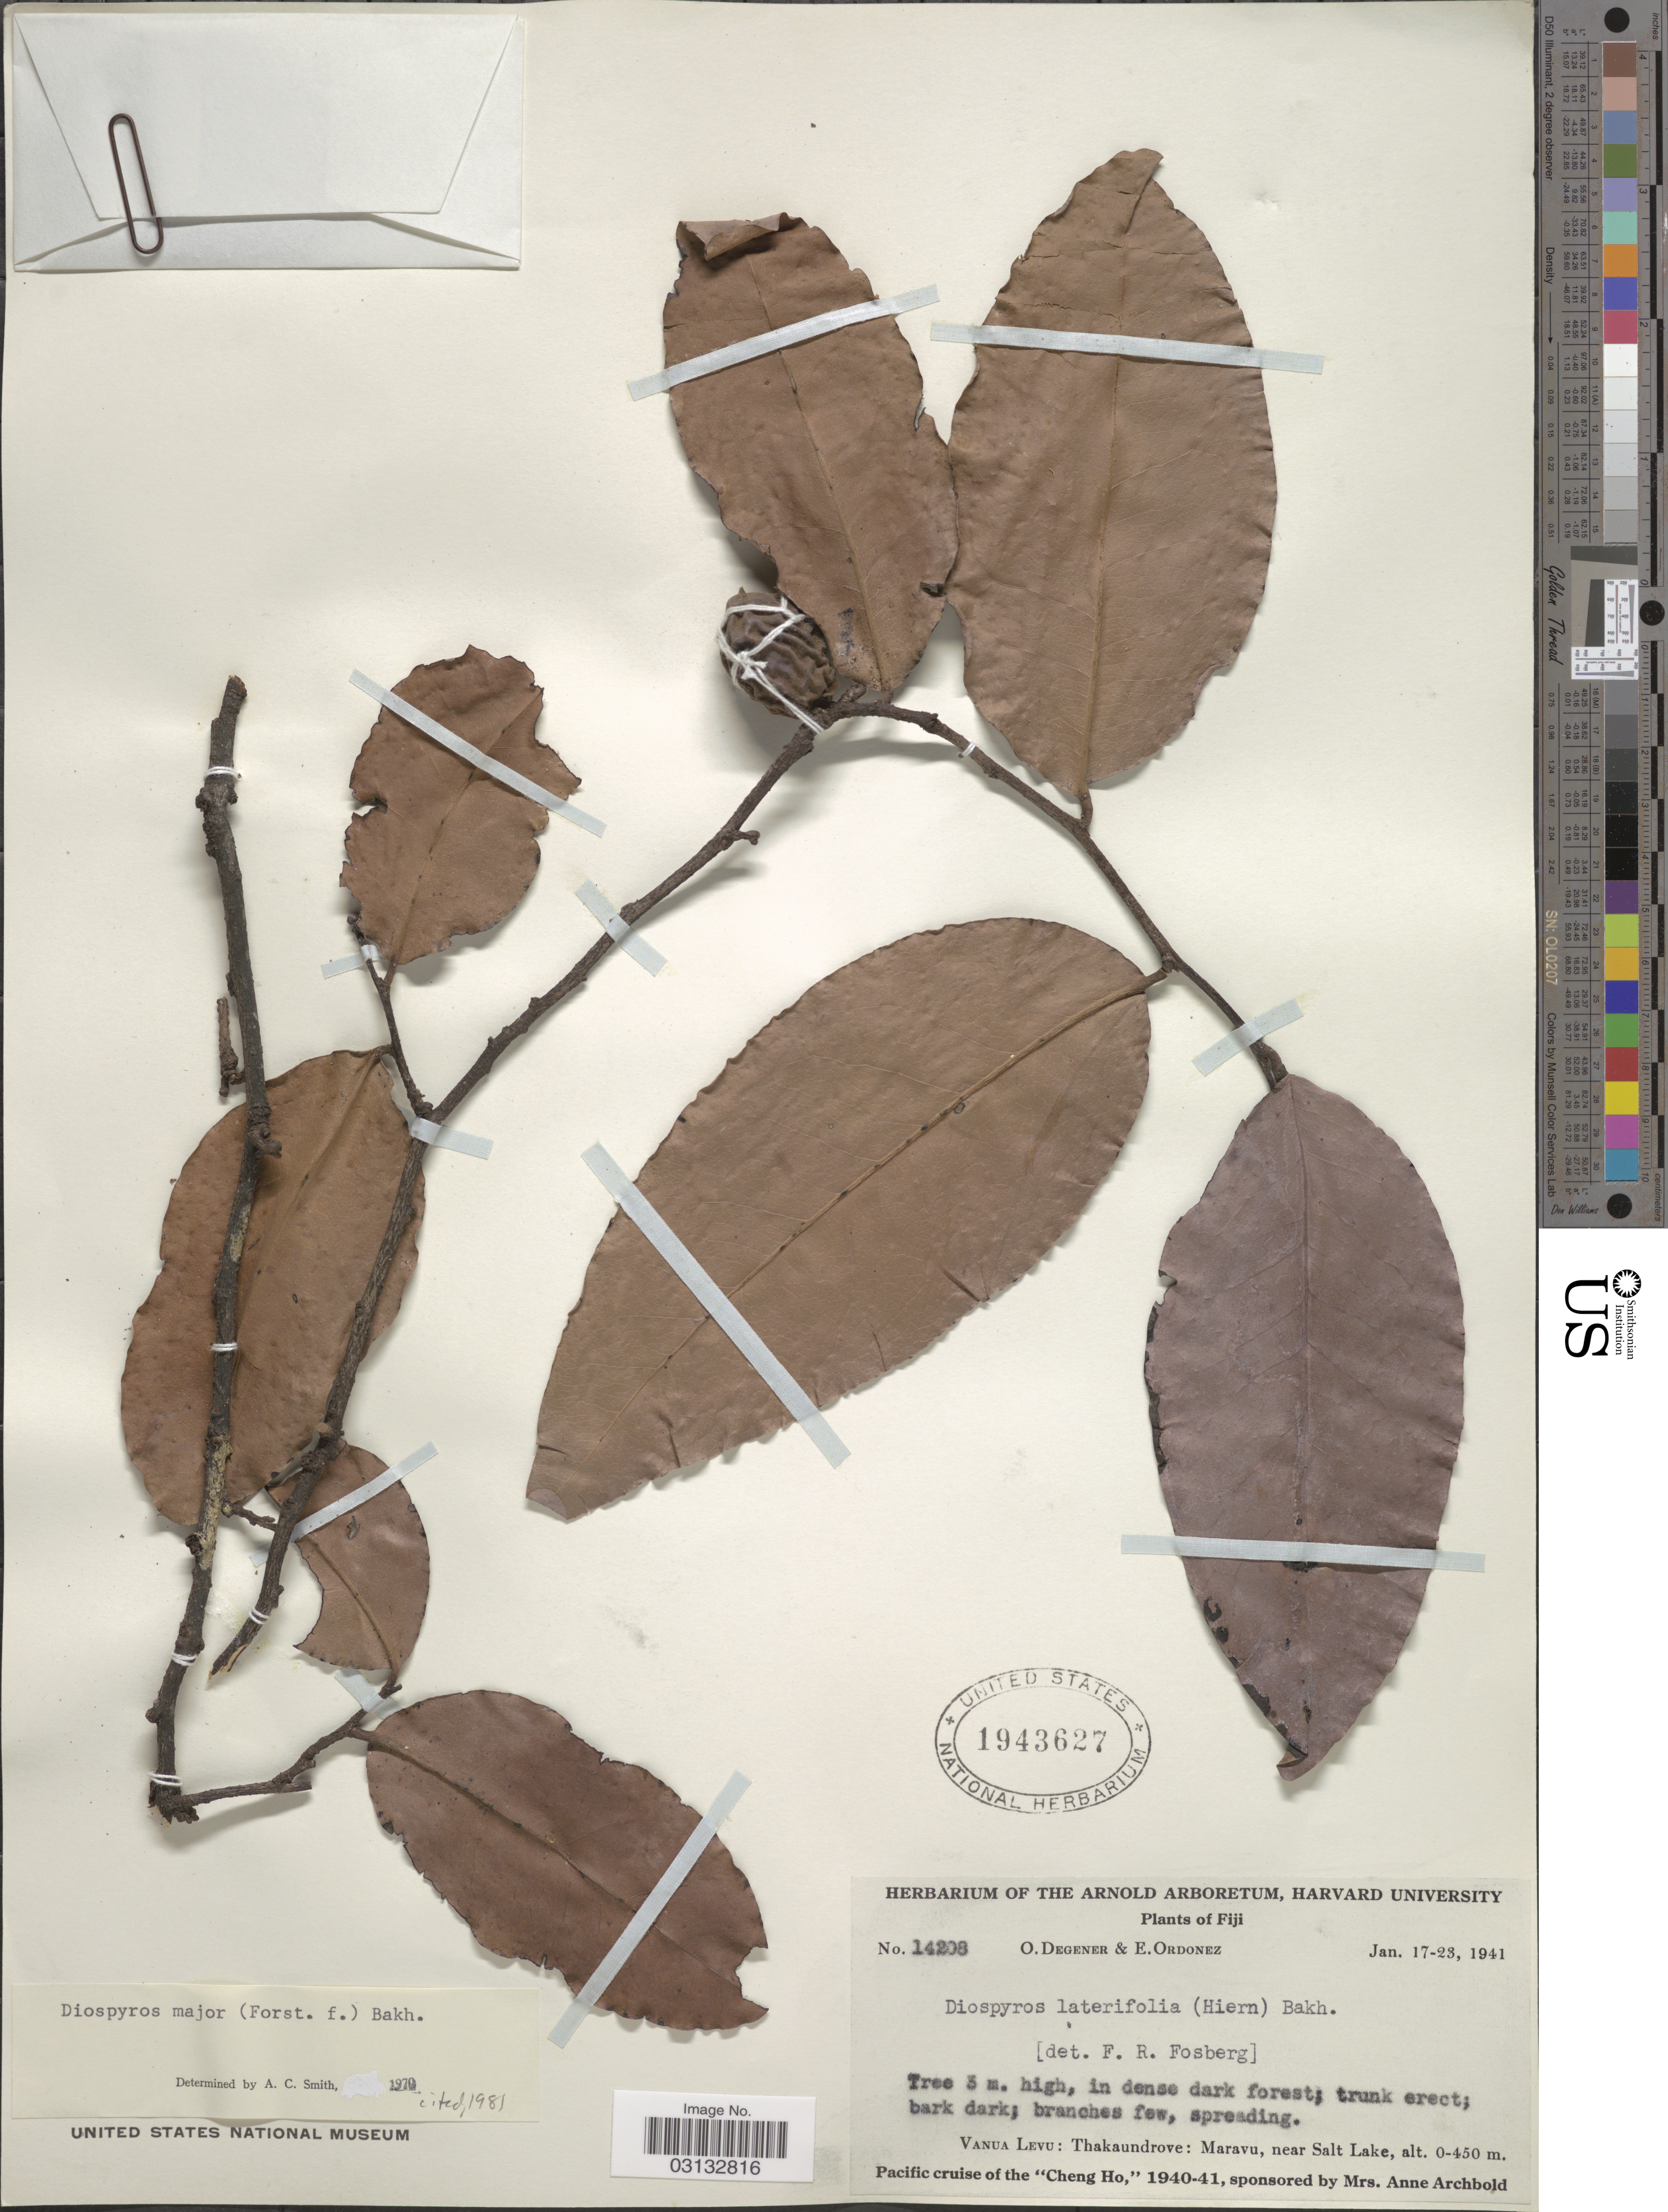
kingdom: Plantae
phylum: Tracheophyta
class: Magnoliopsida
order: Ericales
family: Ebenaceae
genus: Diospyros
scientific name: Diospyros major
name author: (G. Forst.) Bakh.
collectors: O. Degener & E. Ordonez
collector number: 14208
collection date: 1941-01-17/1941-01-23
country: Fiji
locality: Vanua Levu: Thakaundrove: Maravu, near Salt Lake.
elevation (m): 0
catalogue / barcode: US 1943627